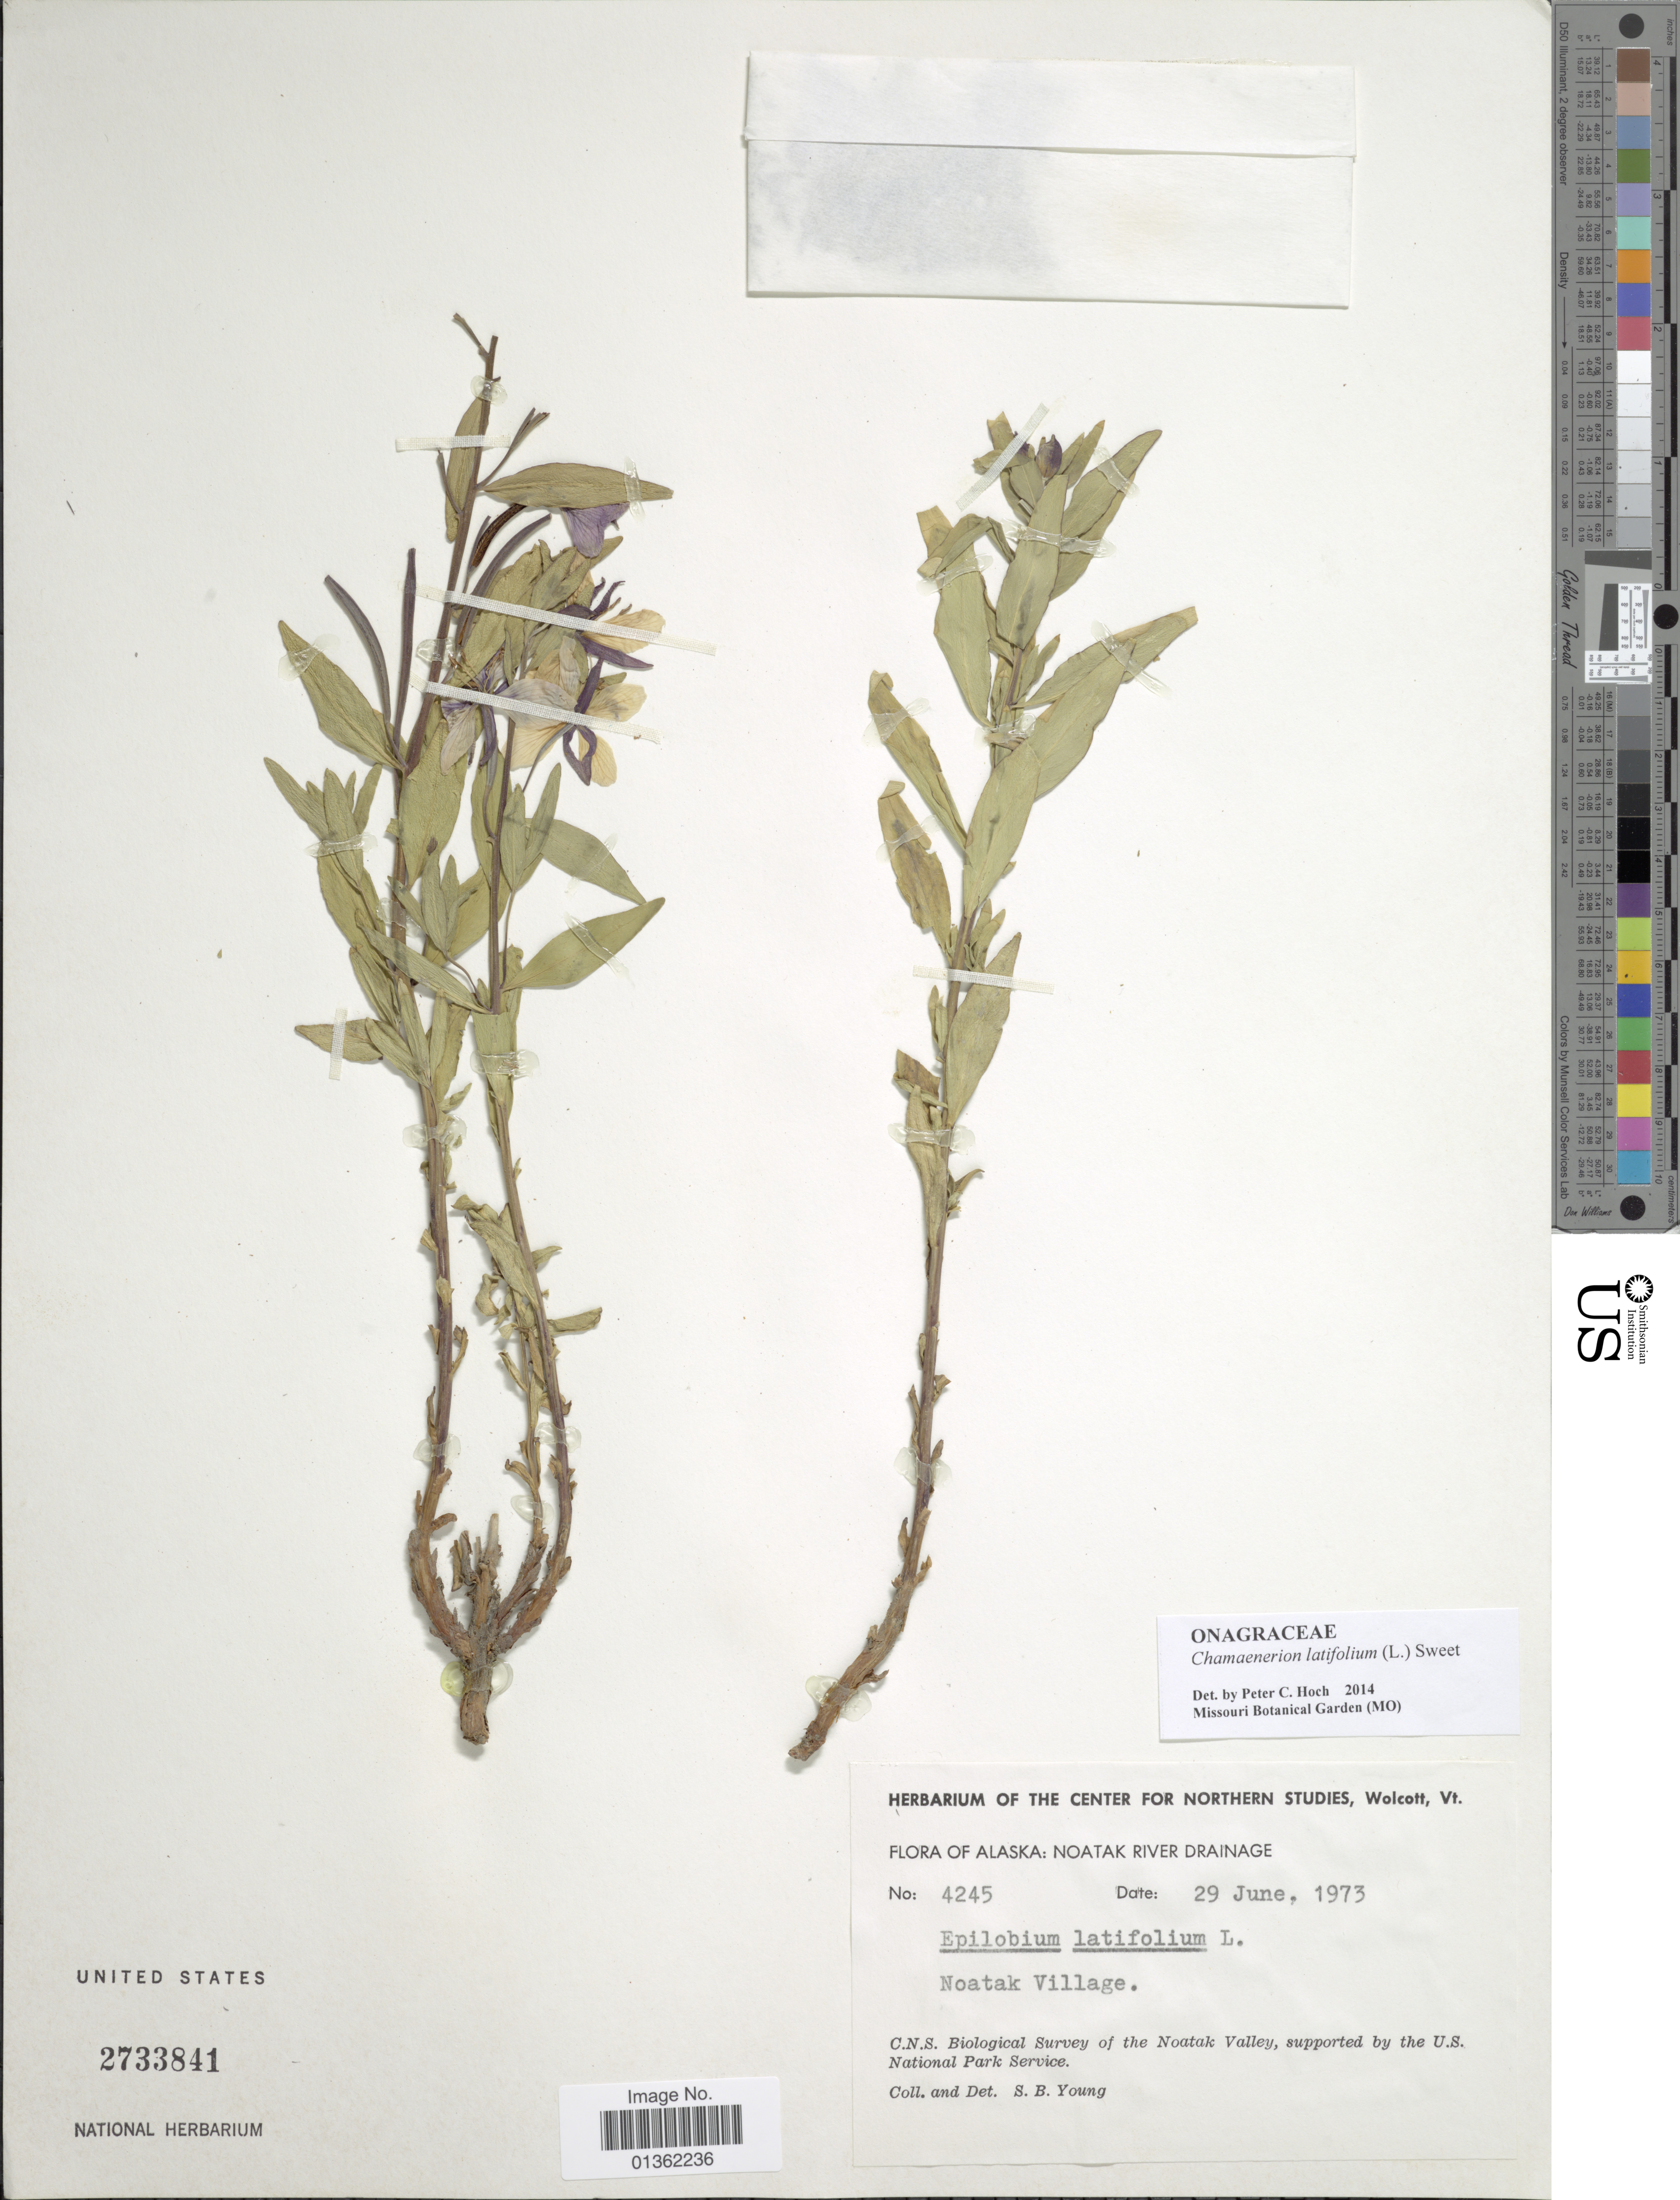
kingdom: Plantae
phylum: Tracheophyta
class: Magnoliopsida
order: Myrtales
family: Onagraceae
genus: Chamaenerion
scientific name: Chamaenerion latifolium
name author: (L.) Th. Fr. & Lange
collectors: S. Young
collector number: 4245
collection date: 1973-06-29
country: United States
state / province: Alaska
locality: Noatak River Drainage, Noatak Village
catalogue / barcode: US 2733841